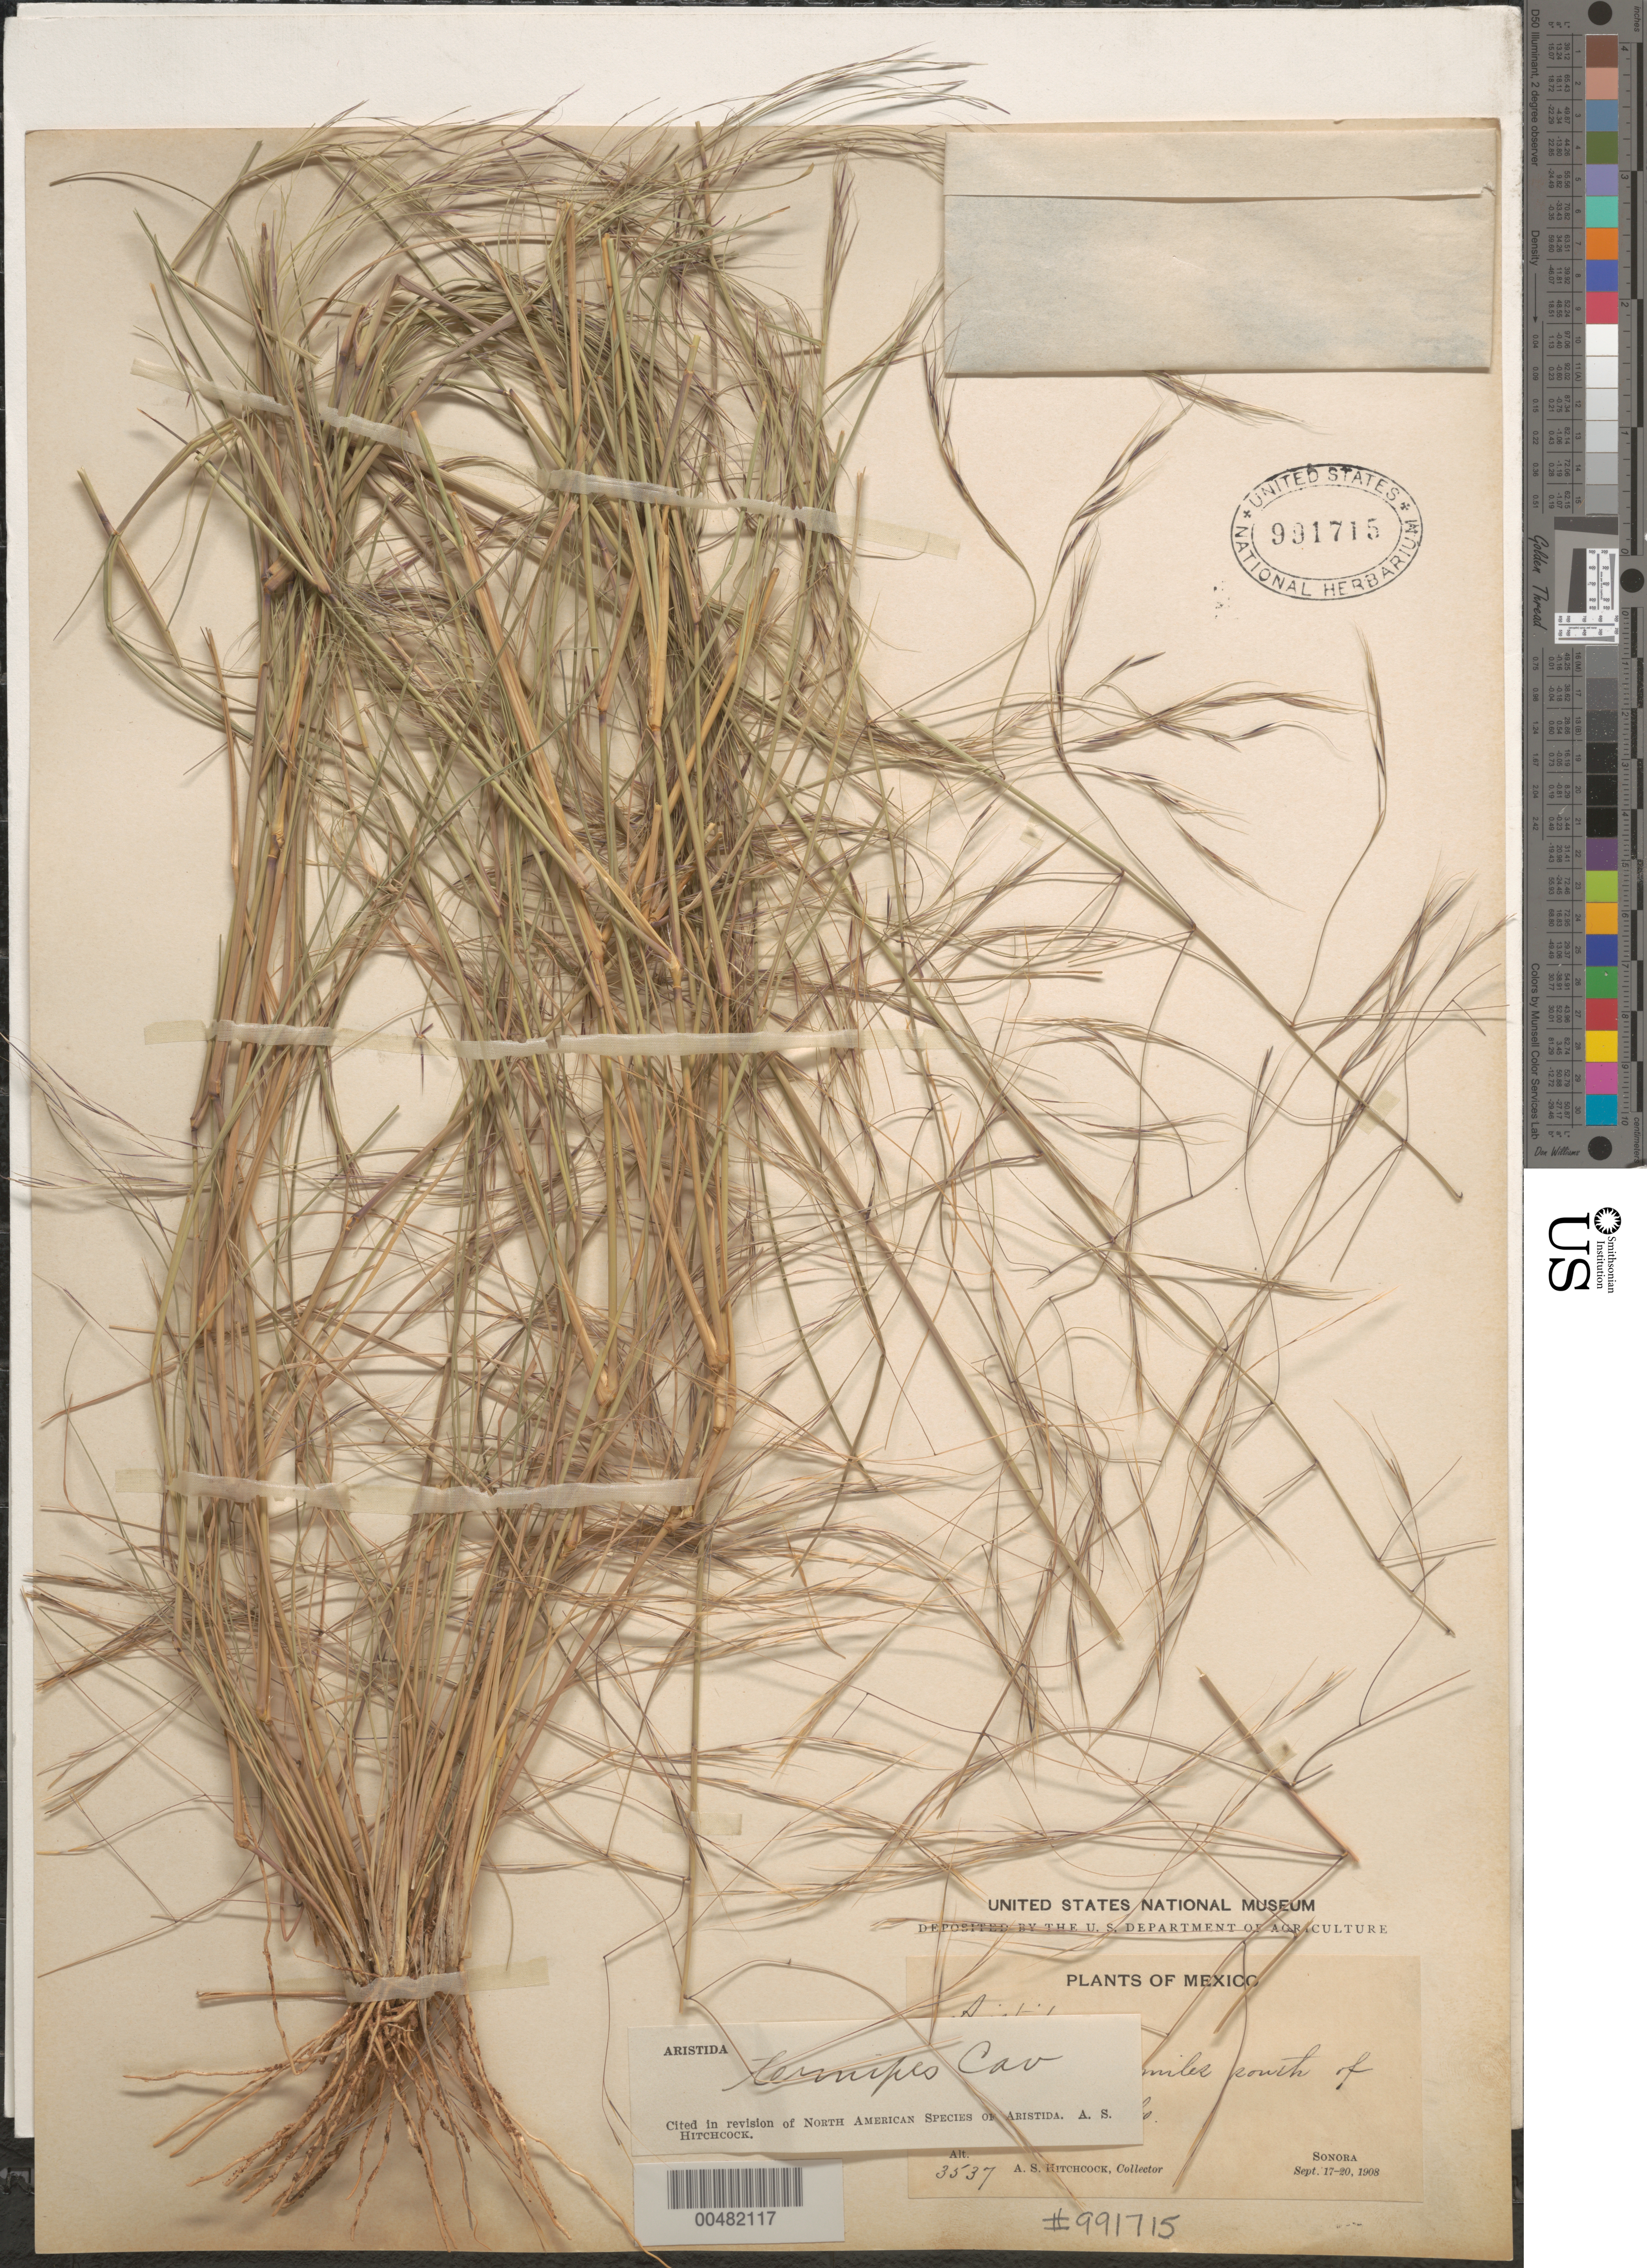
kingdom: Plantae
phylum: Tracheophyta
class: Liliopsida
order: Poales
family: Poaceae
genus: Aristida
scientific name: Aristida ternipes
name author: Cav.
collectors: A. S. Hitchcock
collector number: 3537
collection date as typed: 17 Sep 1908 to 20 Sep 1908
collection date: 1908-09-17/1908-09-20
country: Mexico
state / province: Sonora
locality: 10 mi S of Hermosillo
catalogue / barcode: US 991715